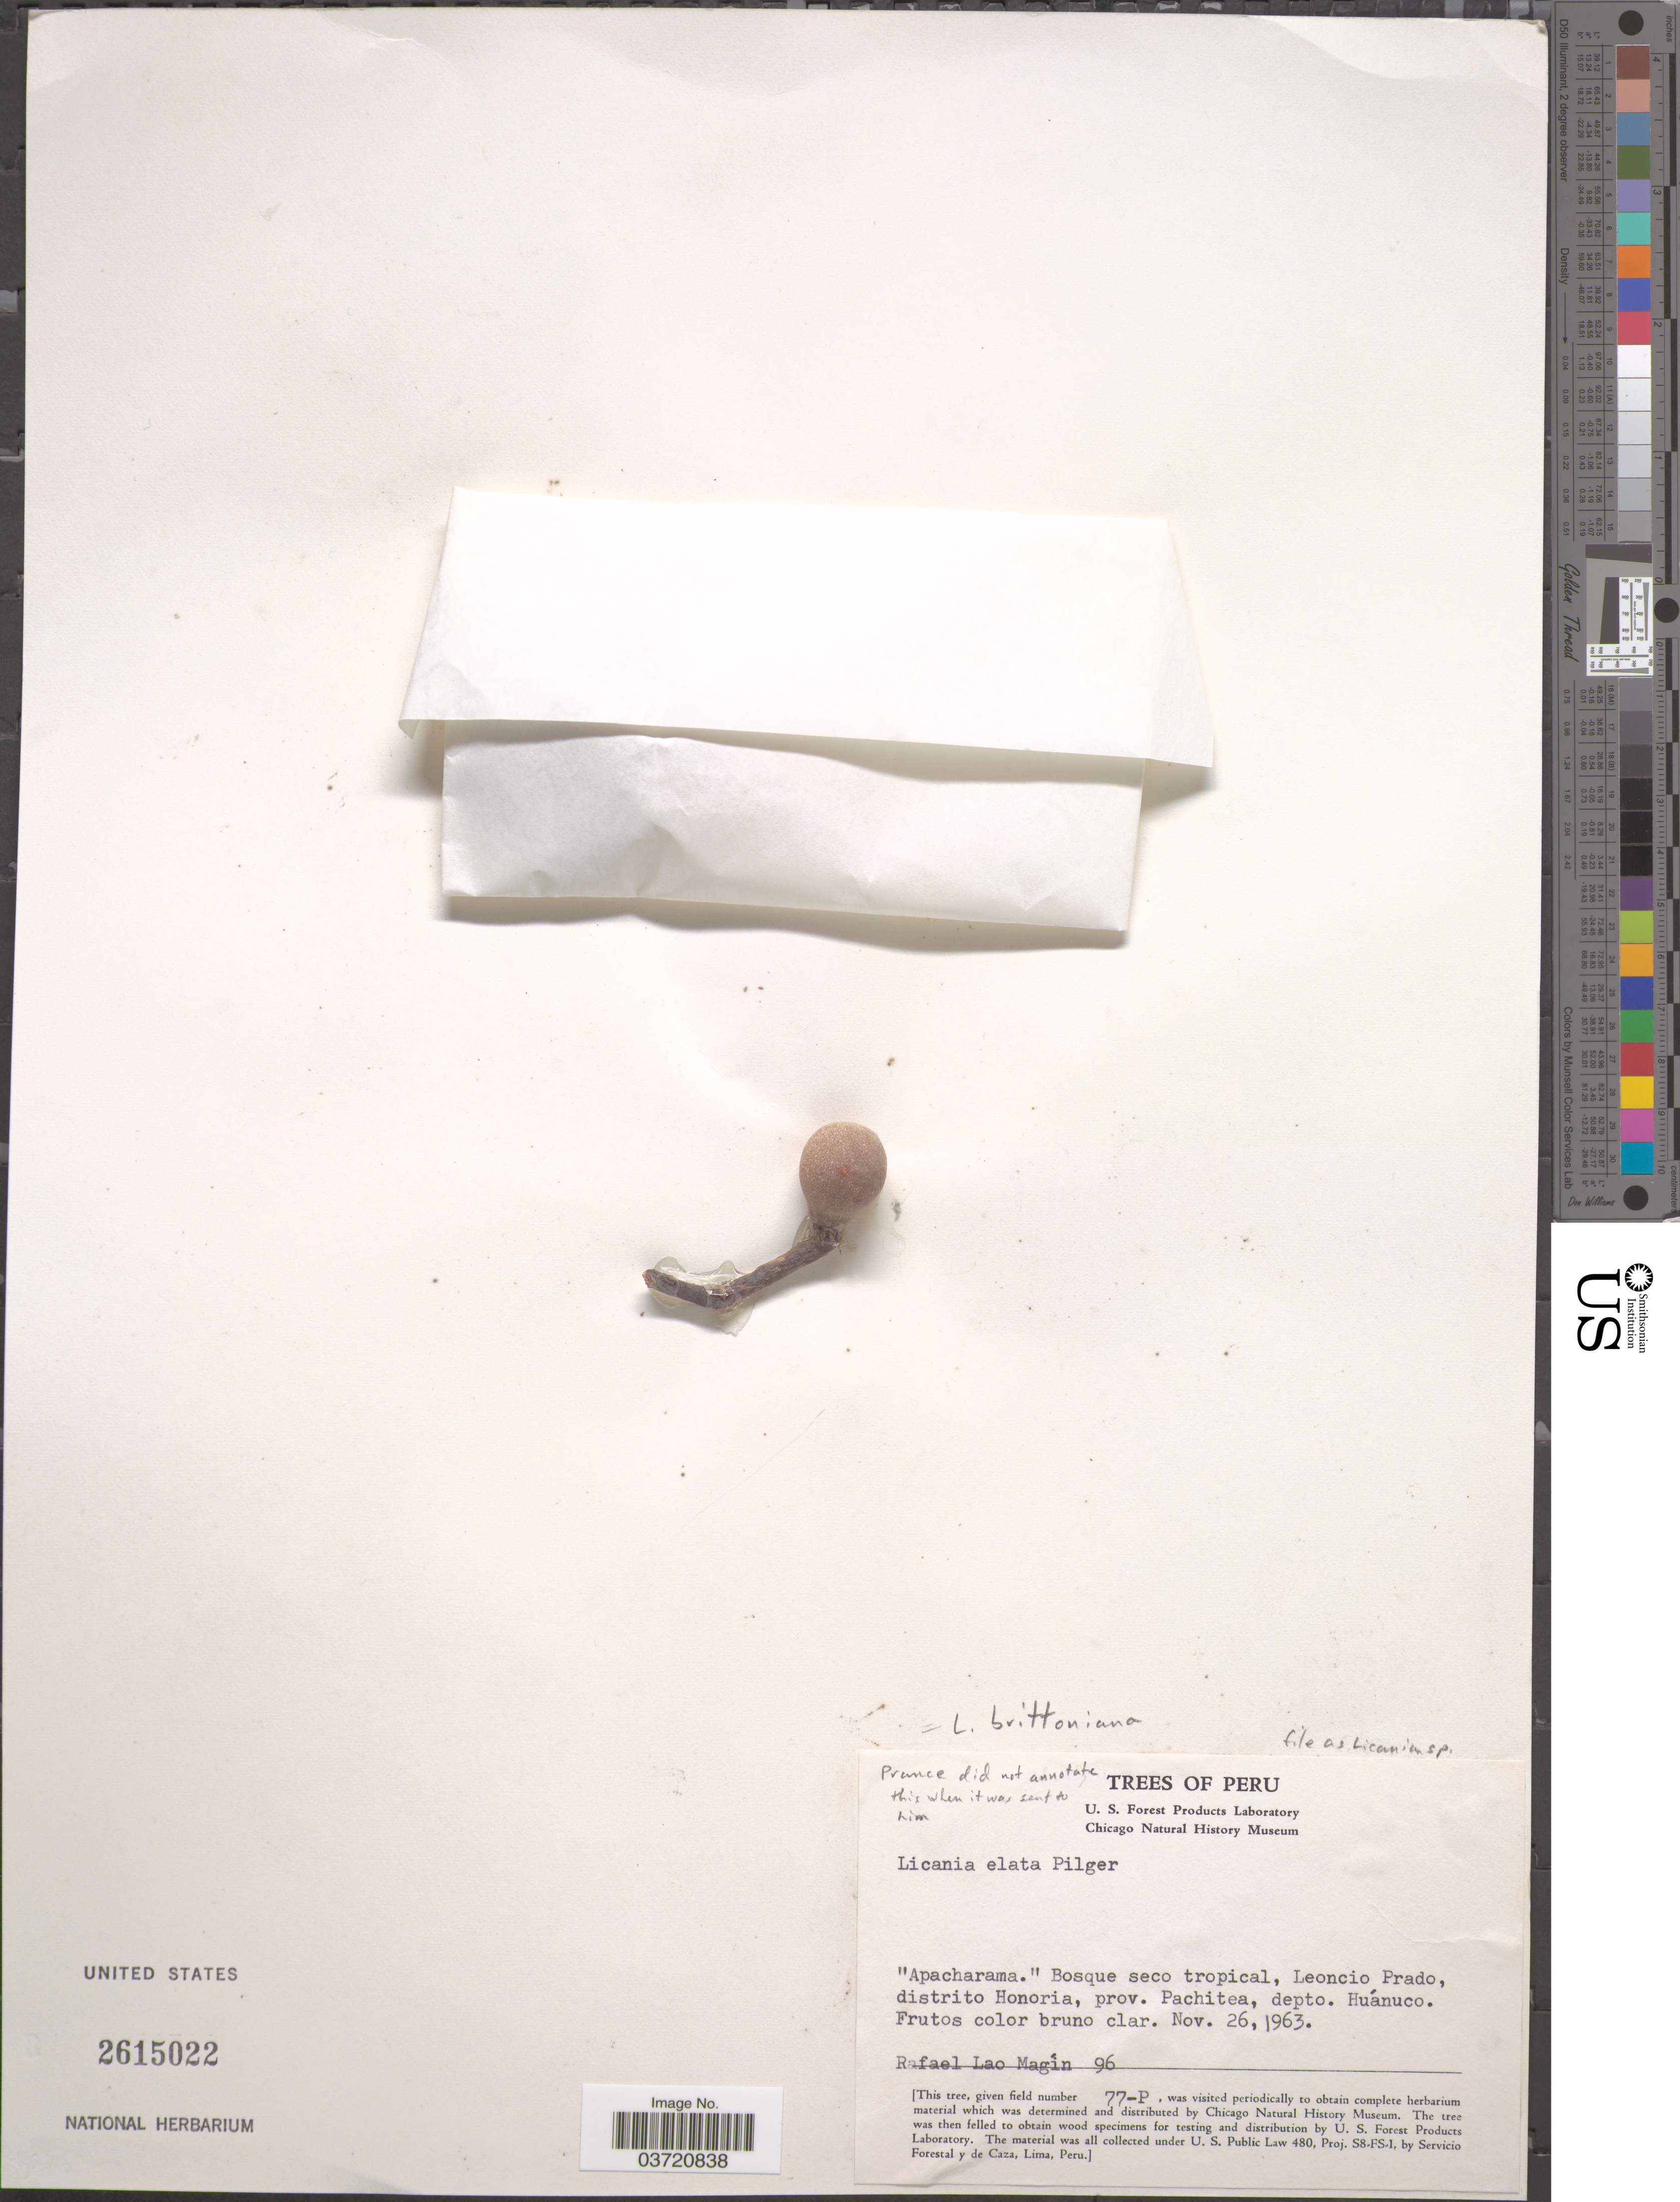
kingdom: Plantae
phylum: Tracheophyta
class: Magnoliopsida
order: Malpighiales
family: Chrysobalanaceae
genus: Licania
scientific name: Licania sp.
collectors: R. L. Magin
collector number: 96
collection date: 1963-11-26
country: Peru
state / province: Huánuco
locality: Leoncio Prado, distrito Honoria, prov. Pachitea, depto. Huánuco.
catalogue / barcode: US 2615022